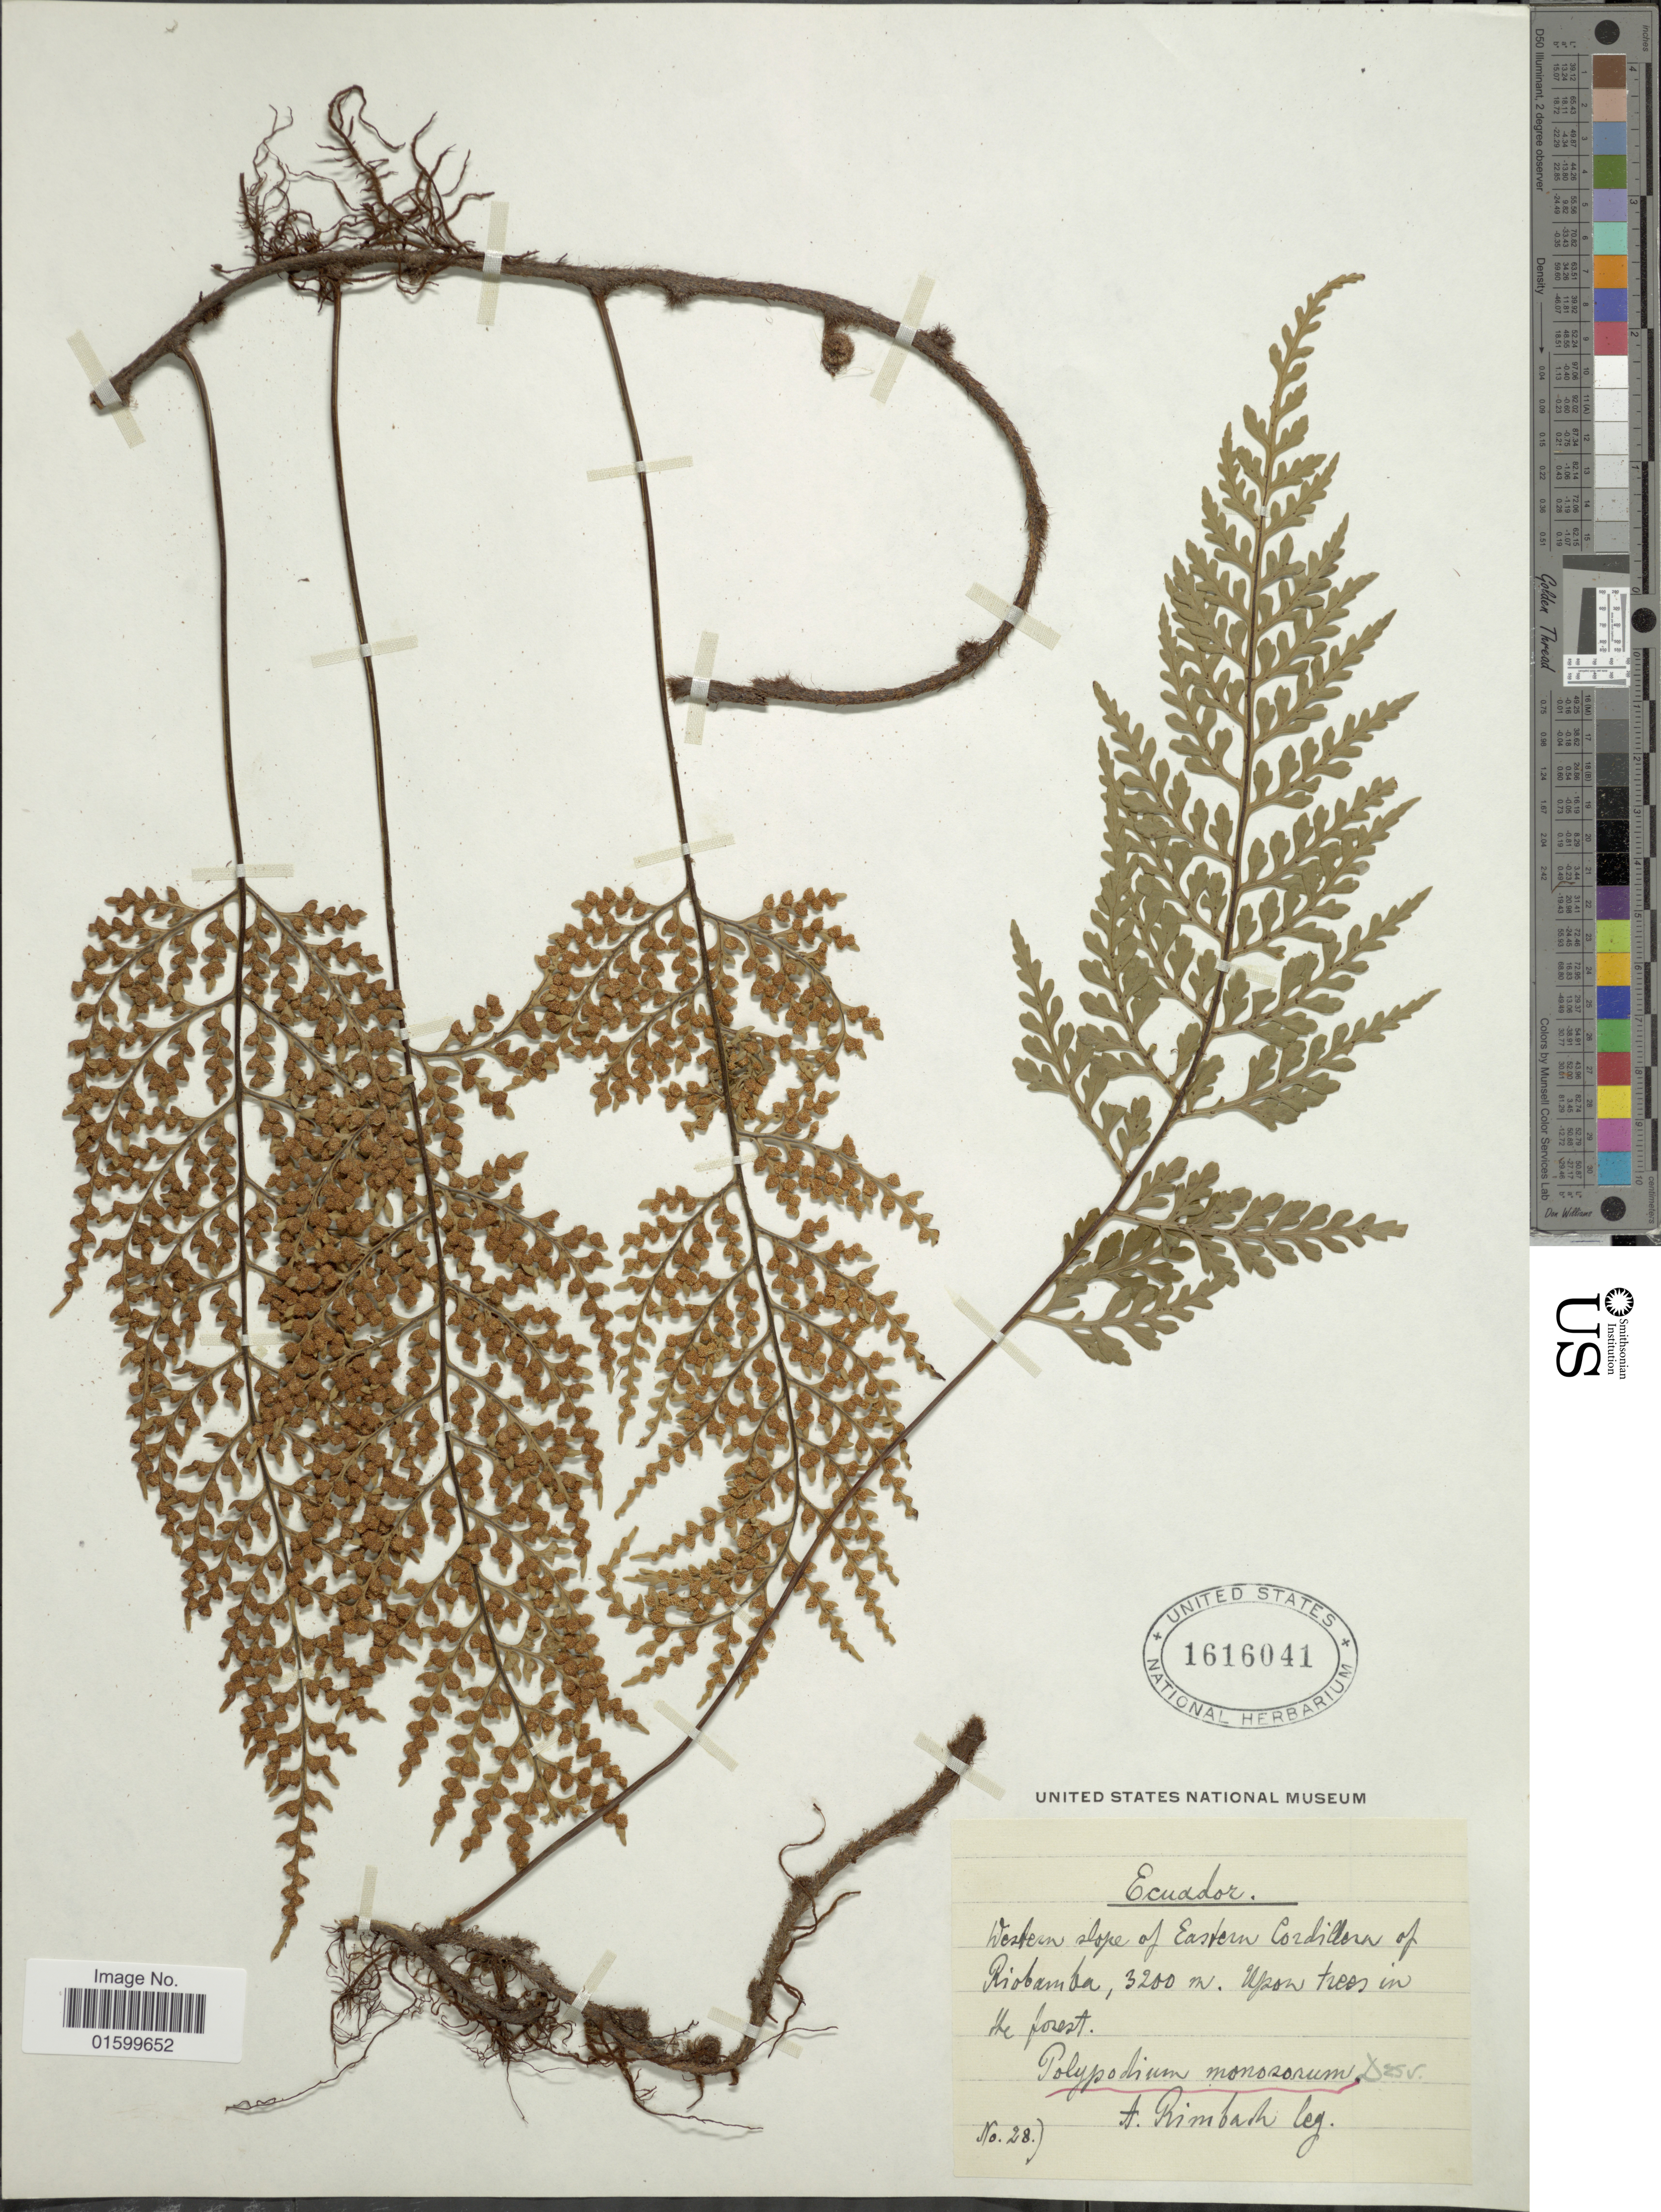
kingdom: Plantae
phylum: Tracheophyta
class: Polypodiopsida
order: Polypodiales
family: Polypodiaceae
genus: Pleopeltis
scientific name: Pleopeltis monosora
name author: (Desv.) A.R. Sm.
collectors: A. Rimbach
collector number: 28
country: Ecuador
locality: Western slope of Eastern Cordillera of Riobamba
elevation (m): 3200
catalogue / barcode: US 1616041